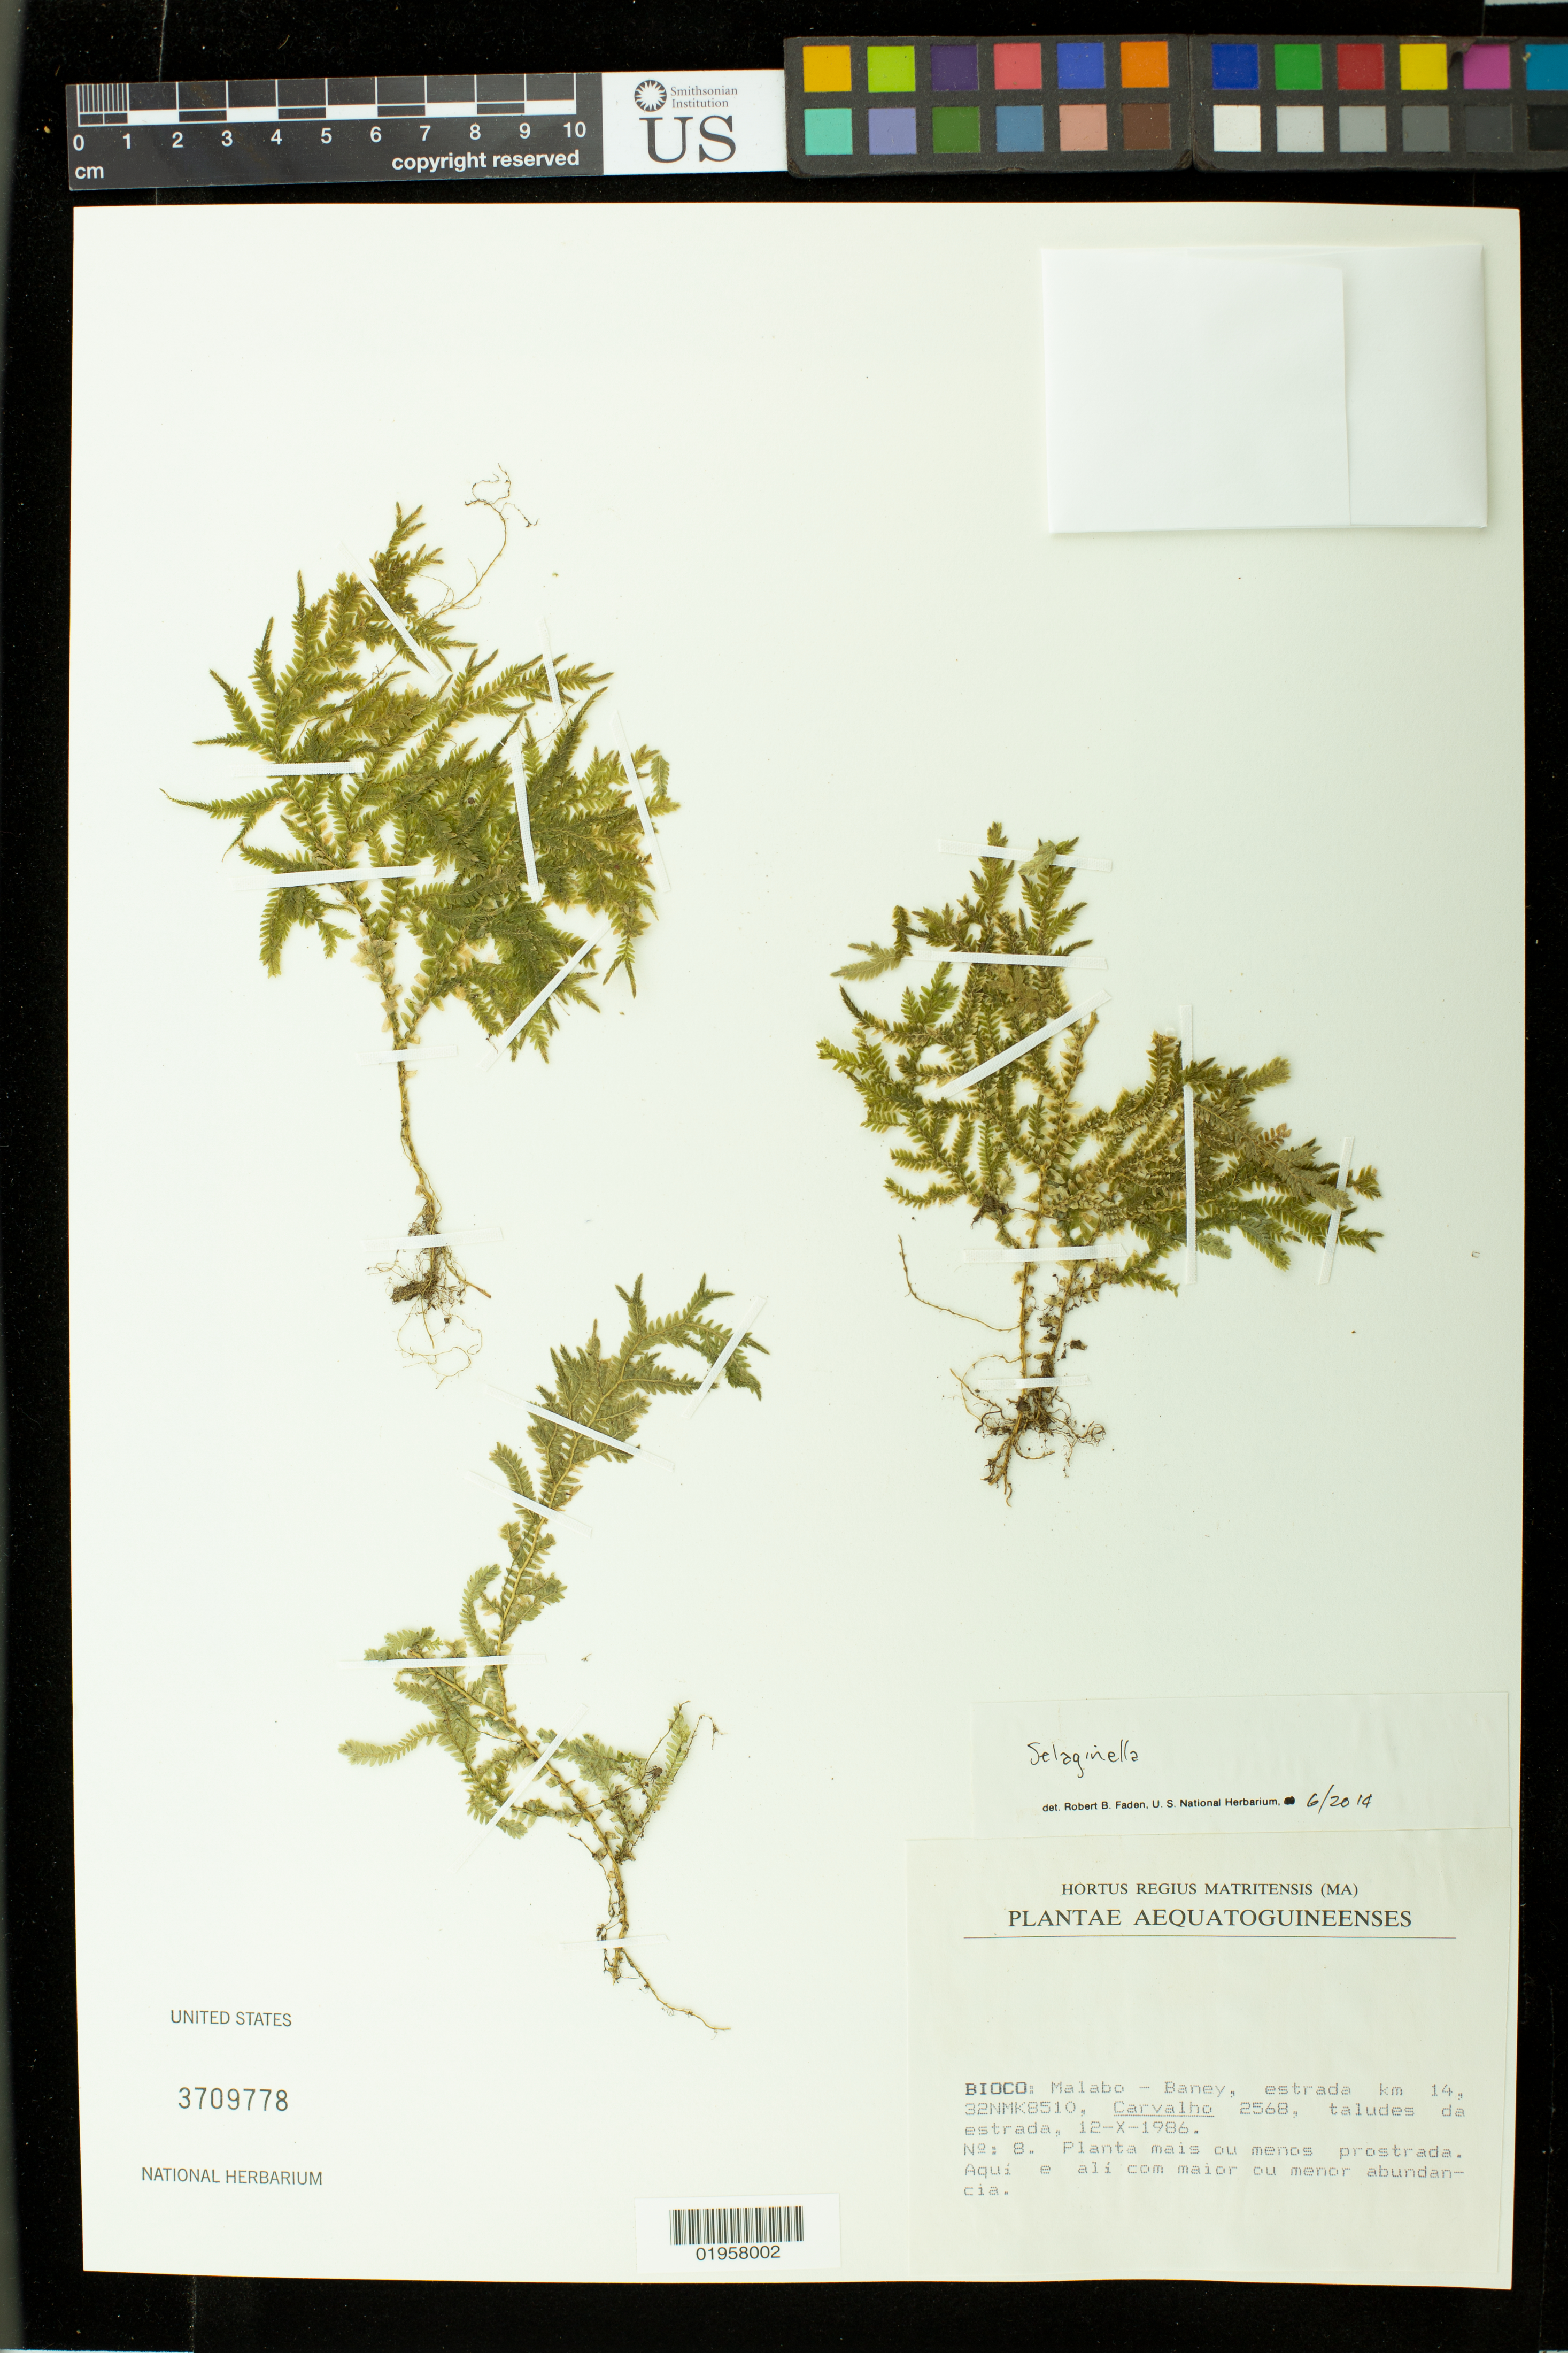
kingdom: Plantae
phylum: Tracheophyta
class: Lycopodiopsida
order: Selaginellales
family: Selaginellaceae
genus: Selaginella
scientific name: Selaginella sp.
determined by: Faden, Robert B., (US), Smithsonian Institution - National Museum of Natural History (UNITED STATES)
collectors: -- Carvalho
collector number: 2568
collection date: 1986-10-12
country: Equatorial Guinea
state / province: Bioko Norte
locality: Bioco [Bioko]: Malabo - Baney, estrada km 14, 32NMK8510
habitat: Taludes de estrada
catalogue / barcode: US 3709778